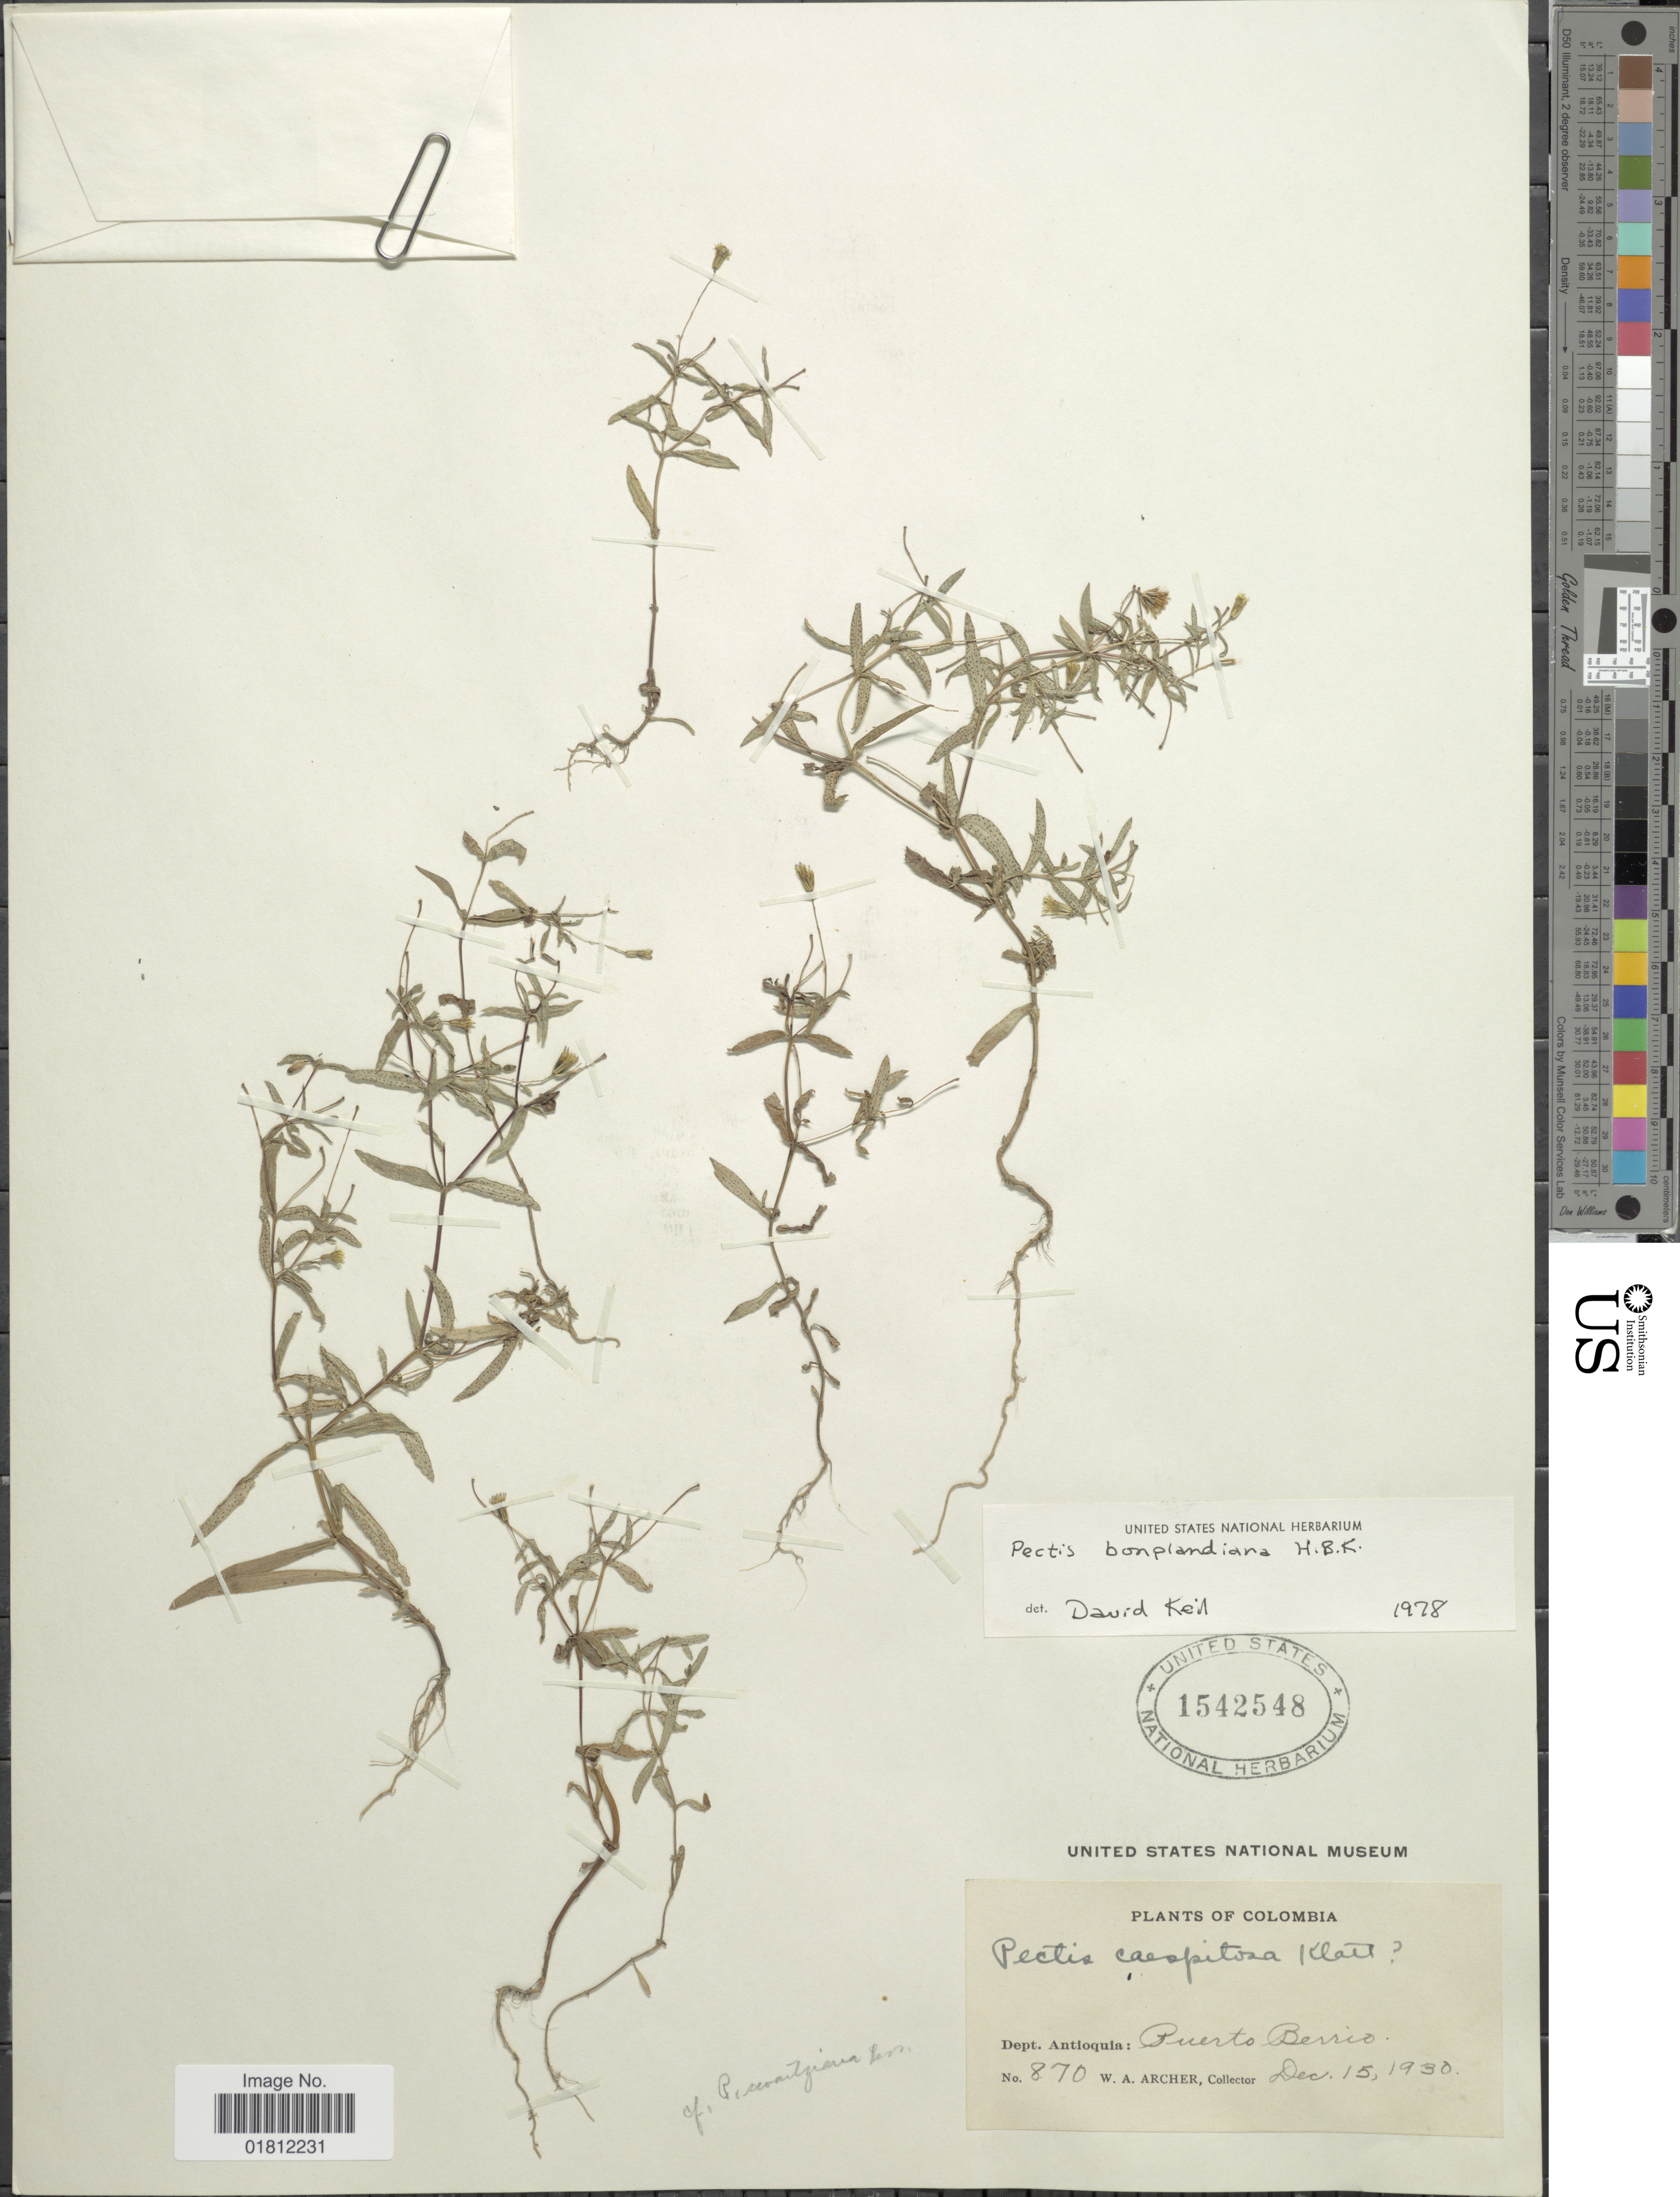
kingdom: Plantae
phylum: Tracheophyta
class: Magnoliopsida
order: Asterales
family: Asteraceae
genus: Pectis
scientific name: Pectis bonplandiana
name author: Kunth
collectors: W. A. Archer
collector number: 870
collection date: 1930-12-15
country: Colombia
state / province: Antioquia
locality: Dept. Antioquia: Puerto Berrio.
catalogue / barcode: US 1542548